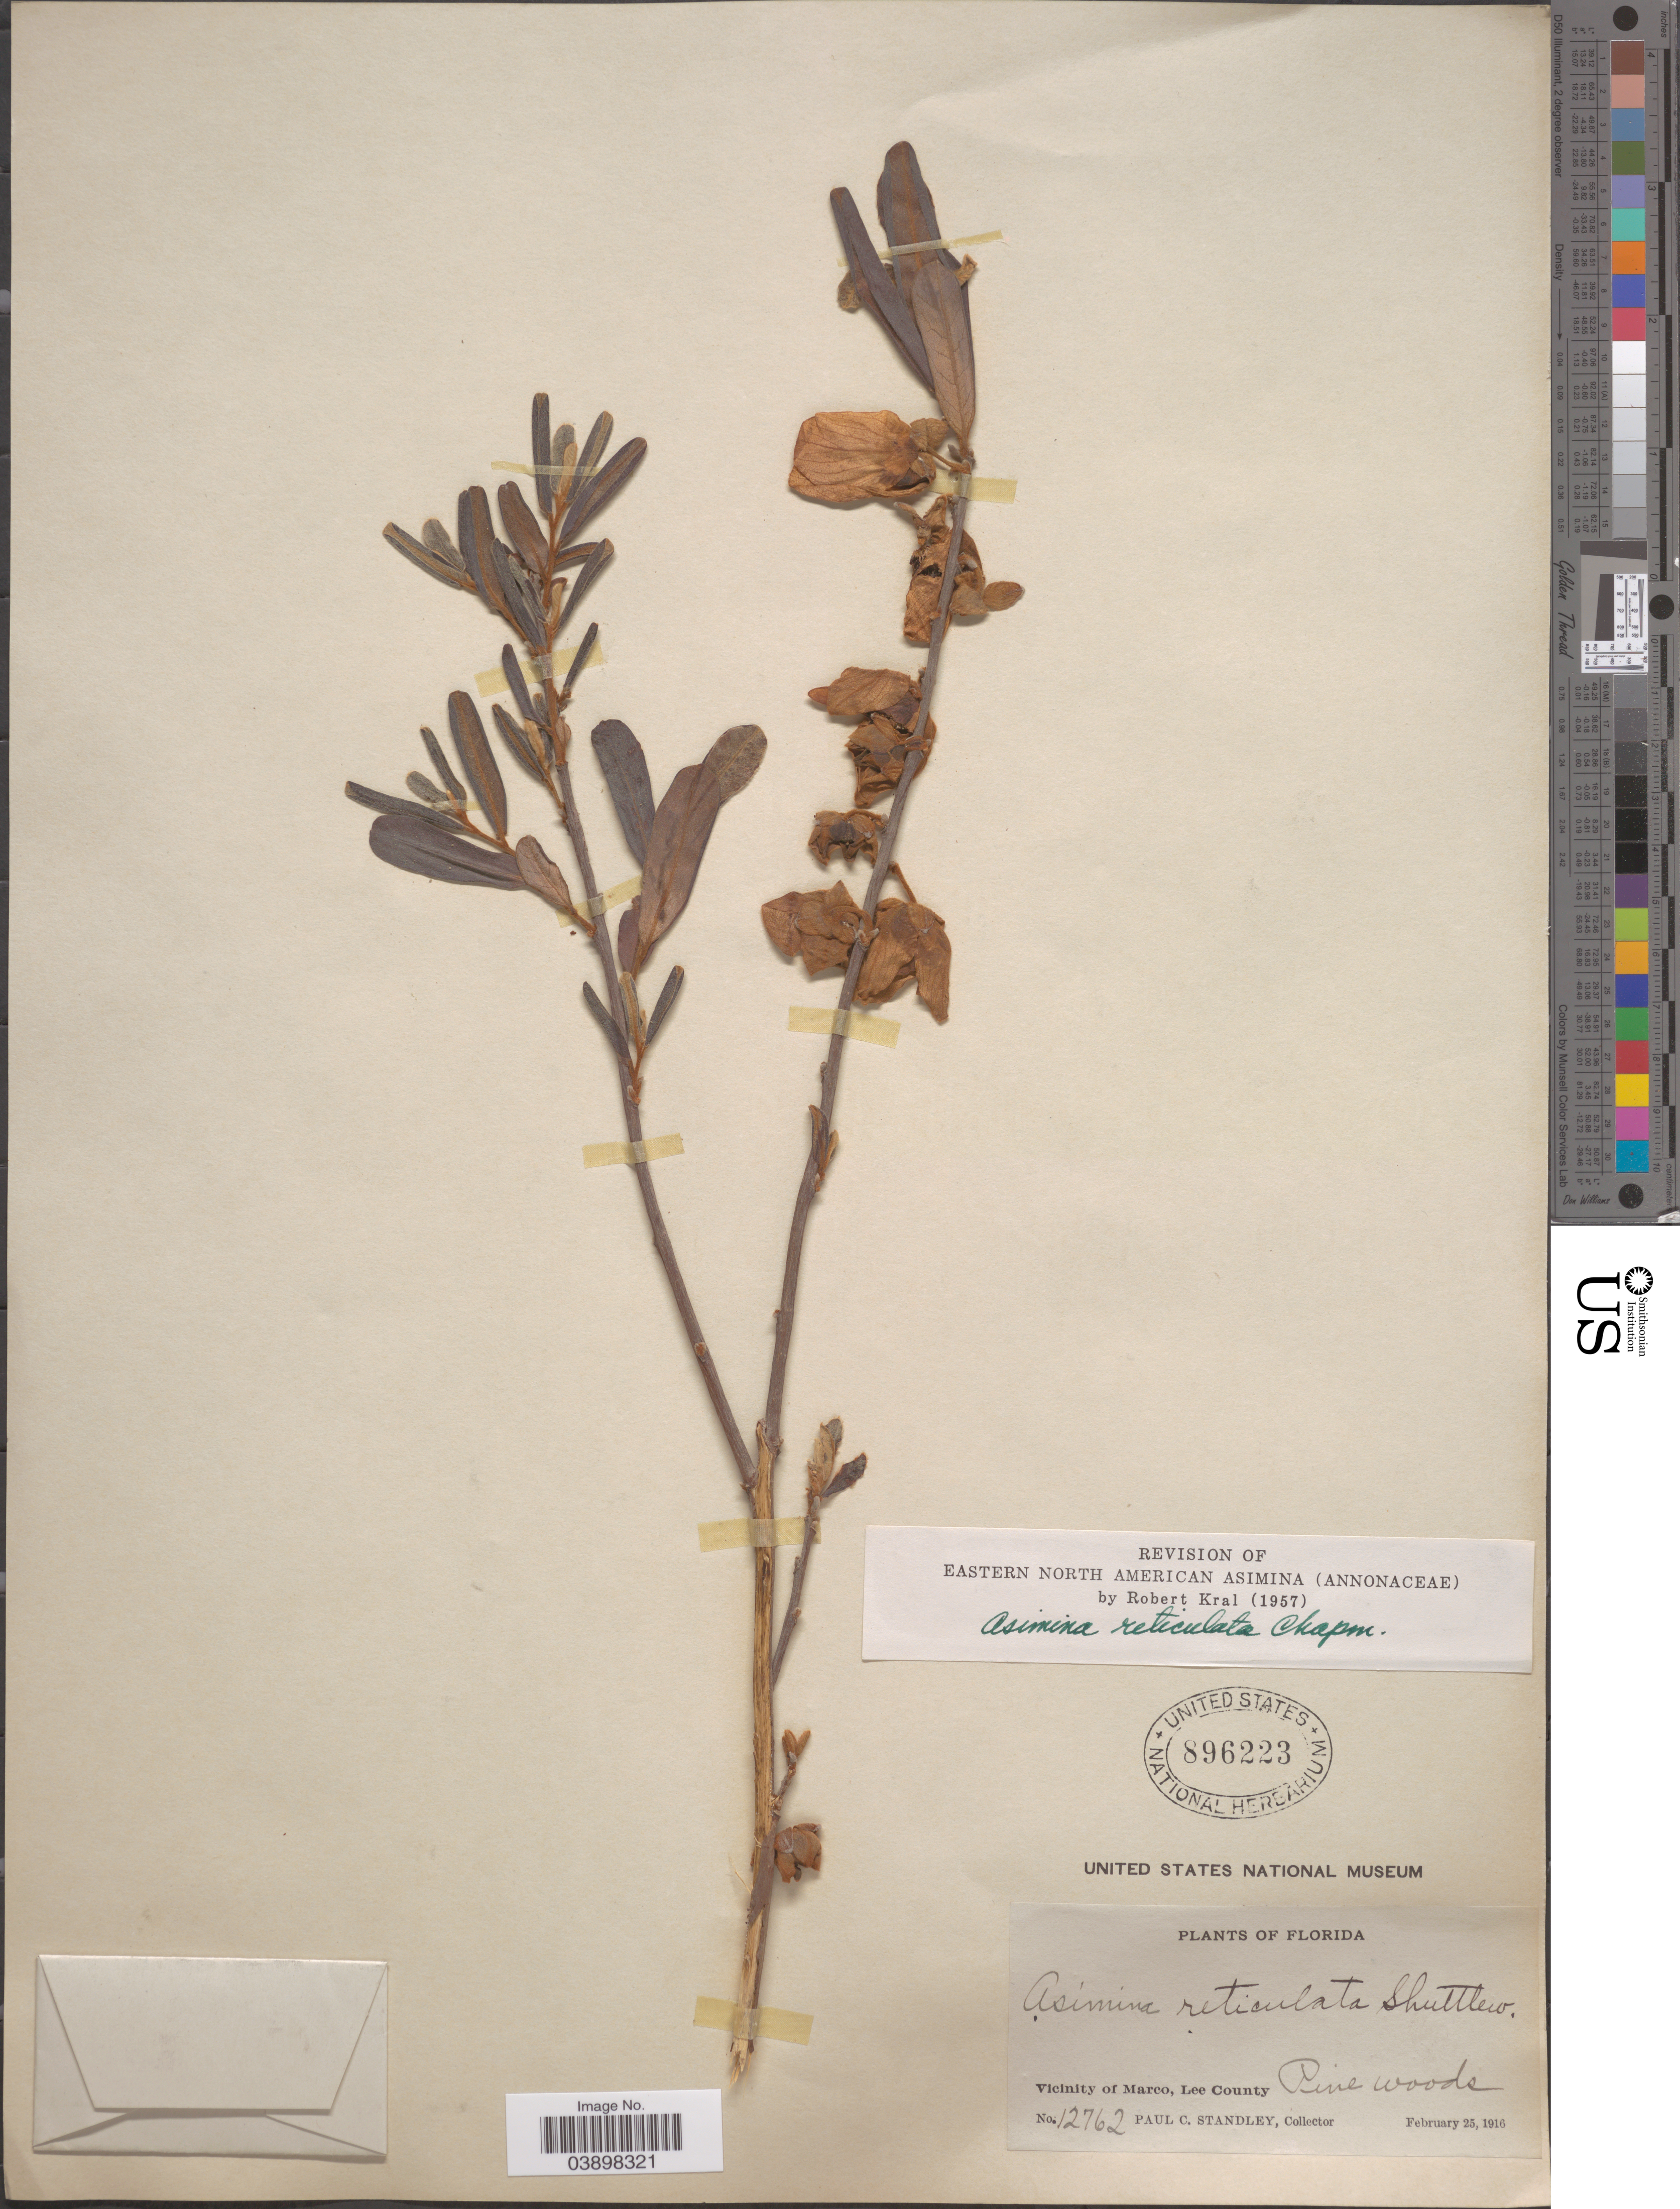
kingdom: Plantae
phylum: Tracheophyta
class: Magnoliopsida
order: Magnoliales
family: Annonaceae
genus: Asimina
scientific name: Asimina reticulata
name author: (Shuttlew.) Chapm.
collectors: P. C. Standley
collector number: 12762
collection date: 1916-02-25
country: United States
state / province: Florida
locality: Vicinity of Marco, Lee County.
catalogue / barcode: US 896223